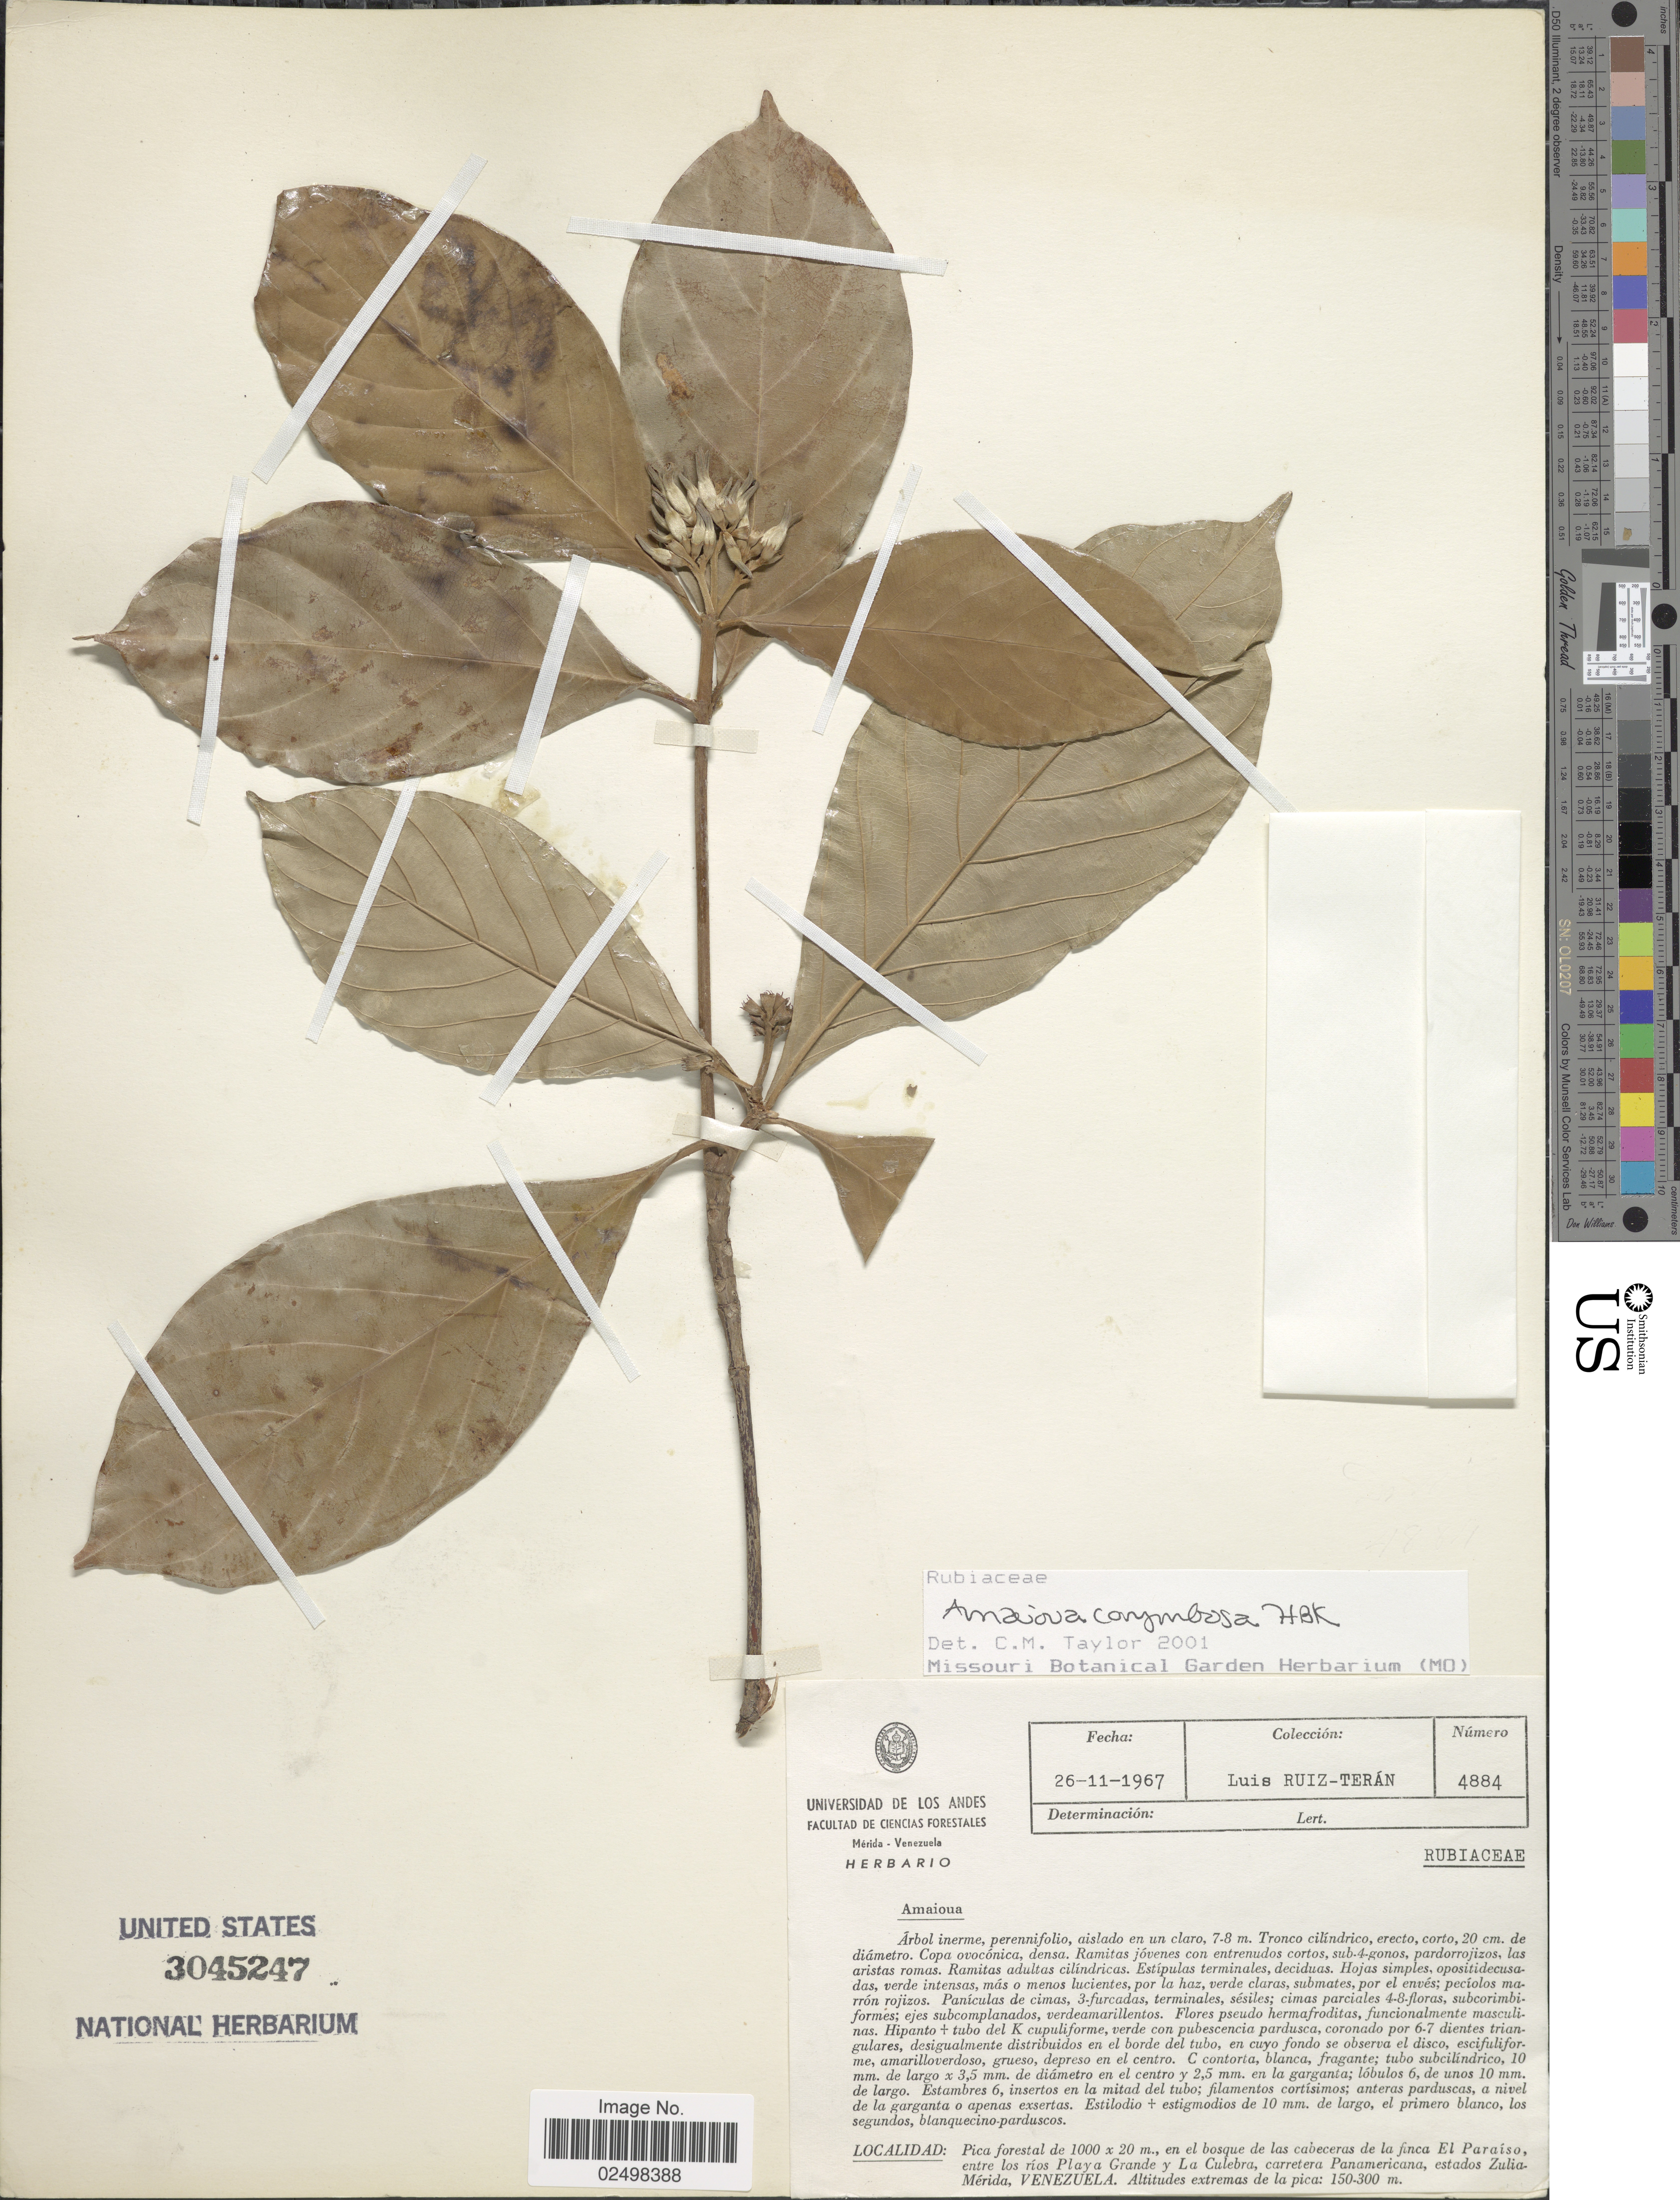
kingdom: Plantae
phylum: Tracheophyta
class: Magnoliopsida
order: Gentianales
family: Rubiaceae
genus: Amaioua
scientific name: Amaioua corymbosa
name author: Kunth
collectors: L. E. Ruíz-Terán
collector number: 4884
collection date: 1967-11-26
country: Venezuela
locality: De la finca El Paraiso, entre los rios Playa Grande y La Culebra, carretera Panamericana, estados Zulia-Merida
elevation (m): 150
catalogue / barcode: US 3045247